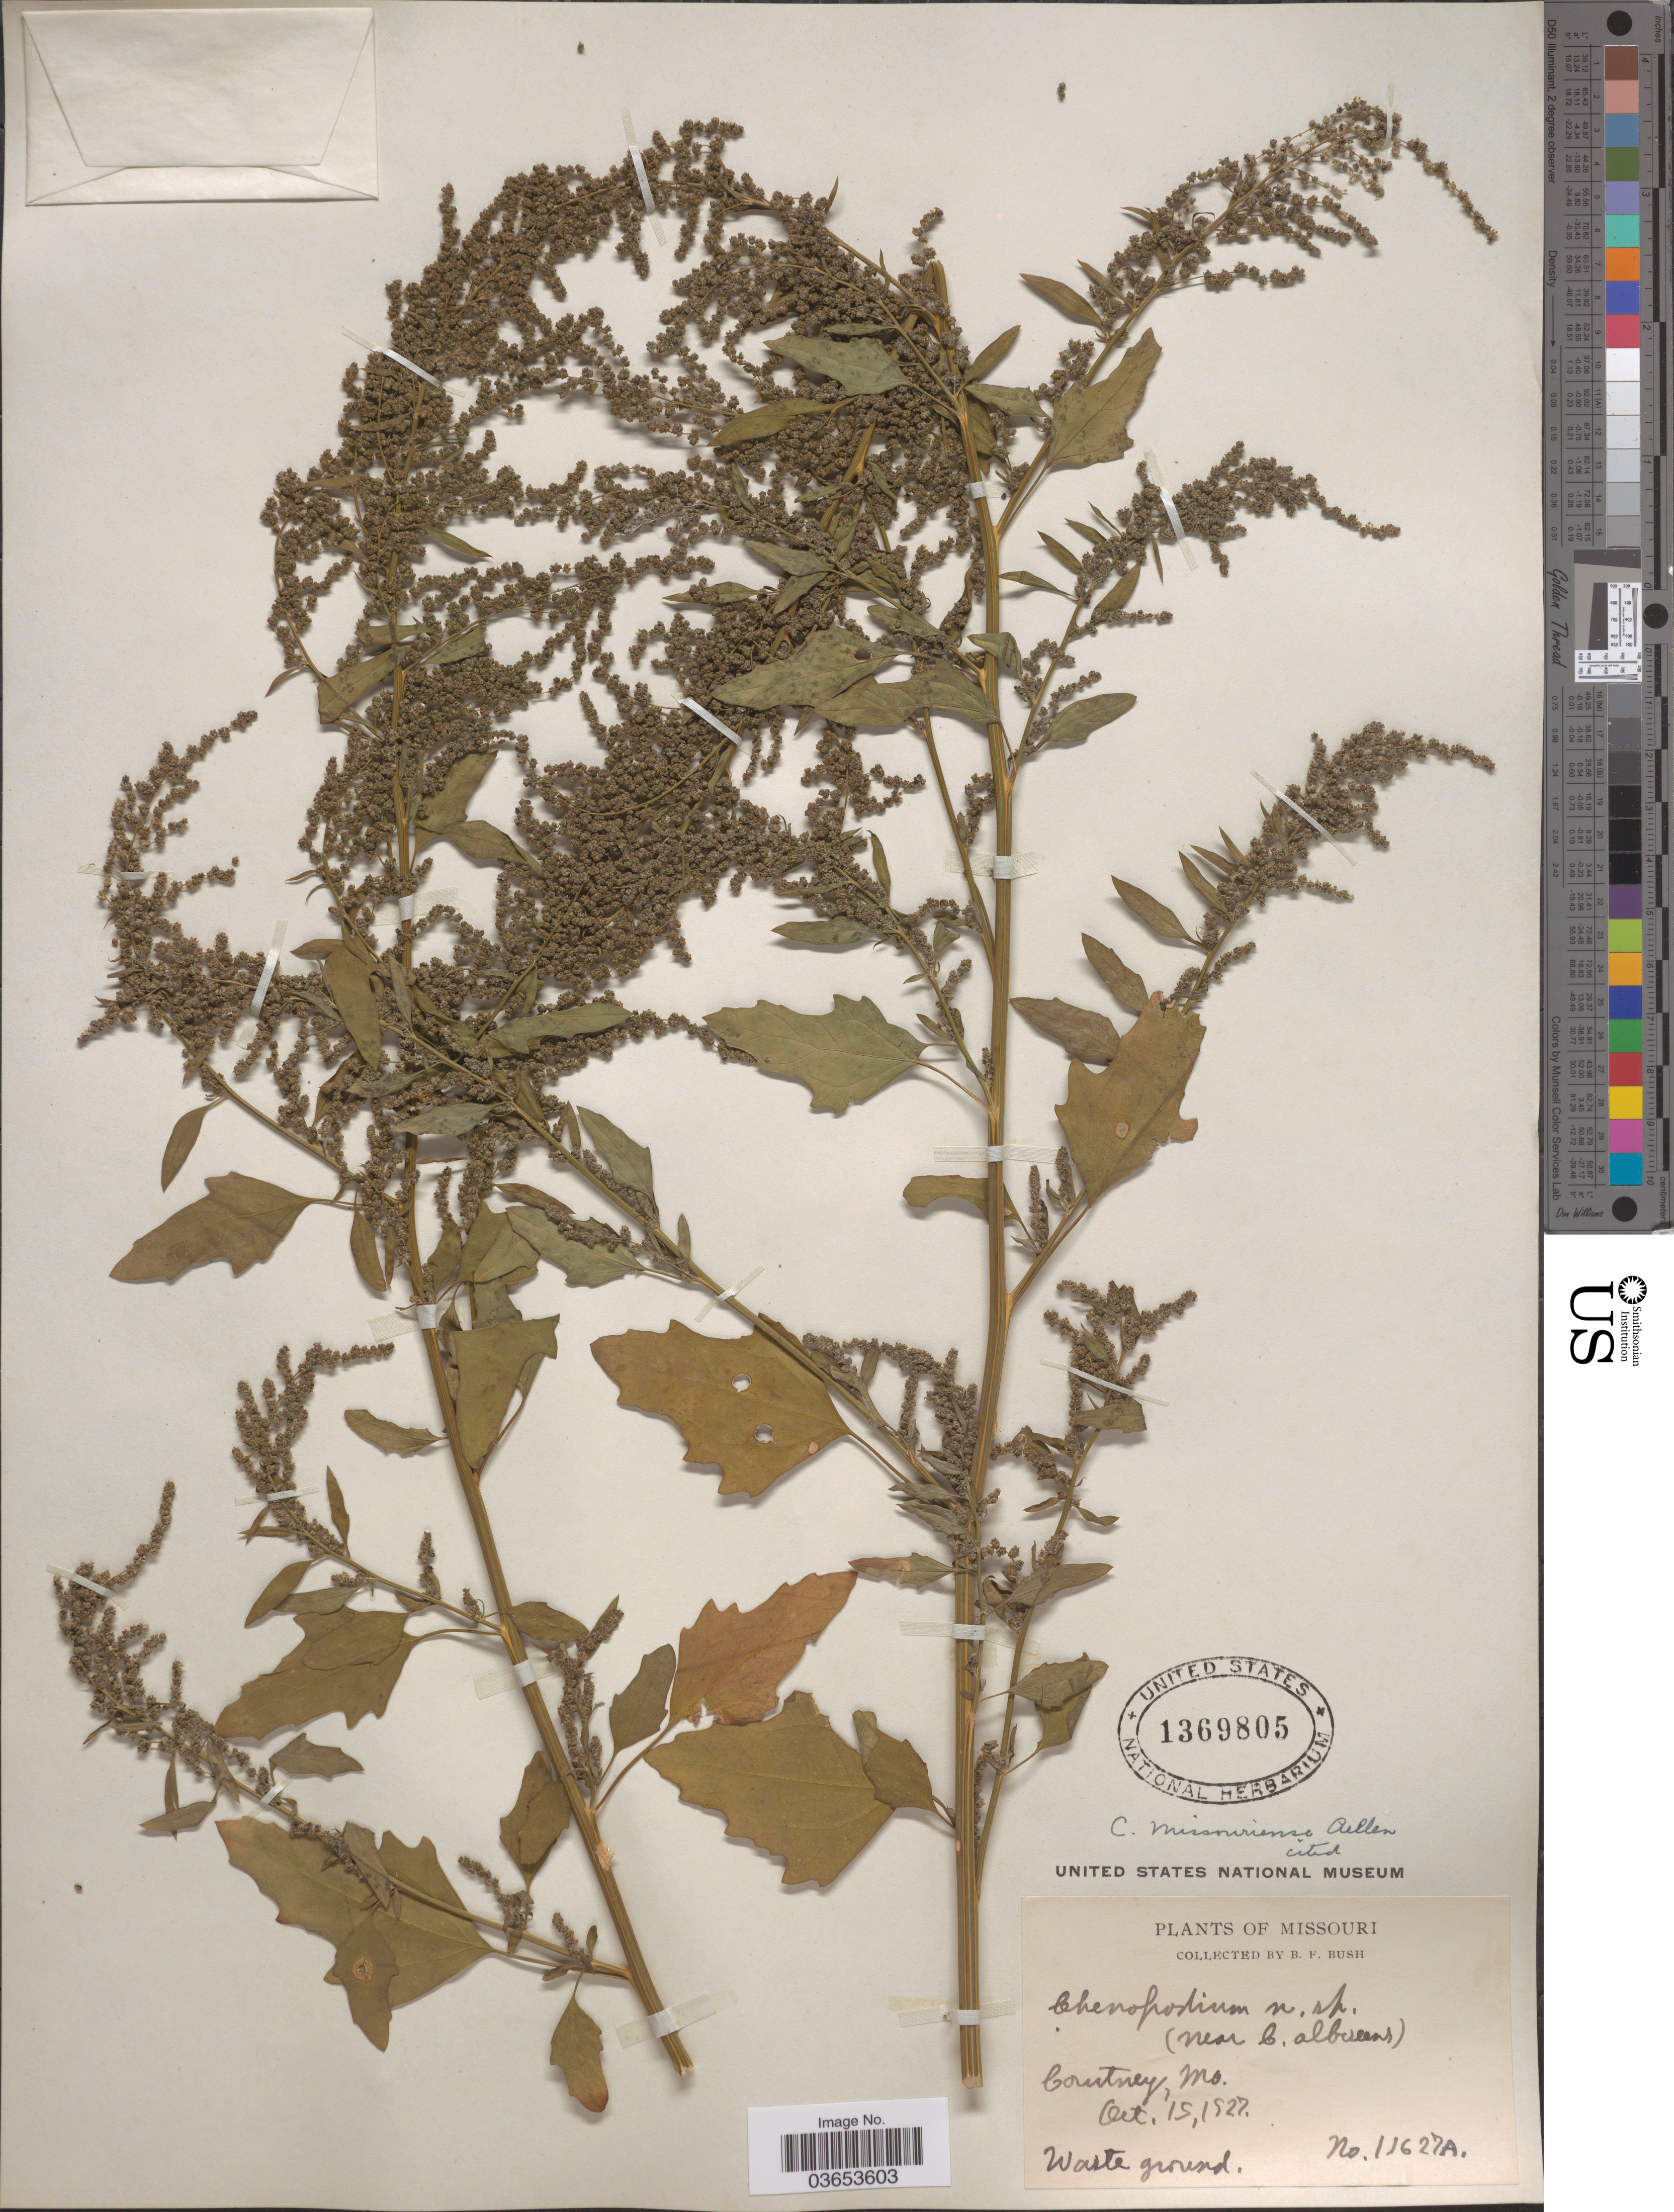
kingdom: Plantae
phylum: Tracheophyta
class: Magnoliopsida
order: Caryophyllales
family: Amaranthaceae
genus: Chenopodium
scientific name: Chenopodium missouriense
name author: Aellen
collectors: B. F. Bush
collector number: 11627A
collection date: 1927-10-15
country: United States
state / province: Missouri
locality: Courtney.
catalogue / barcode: US 1369805